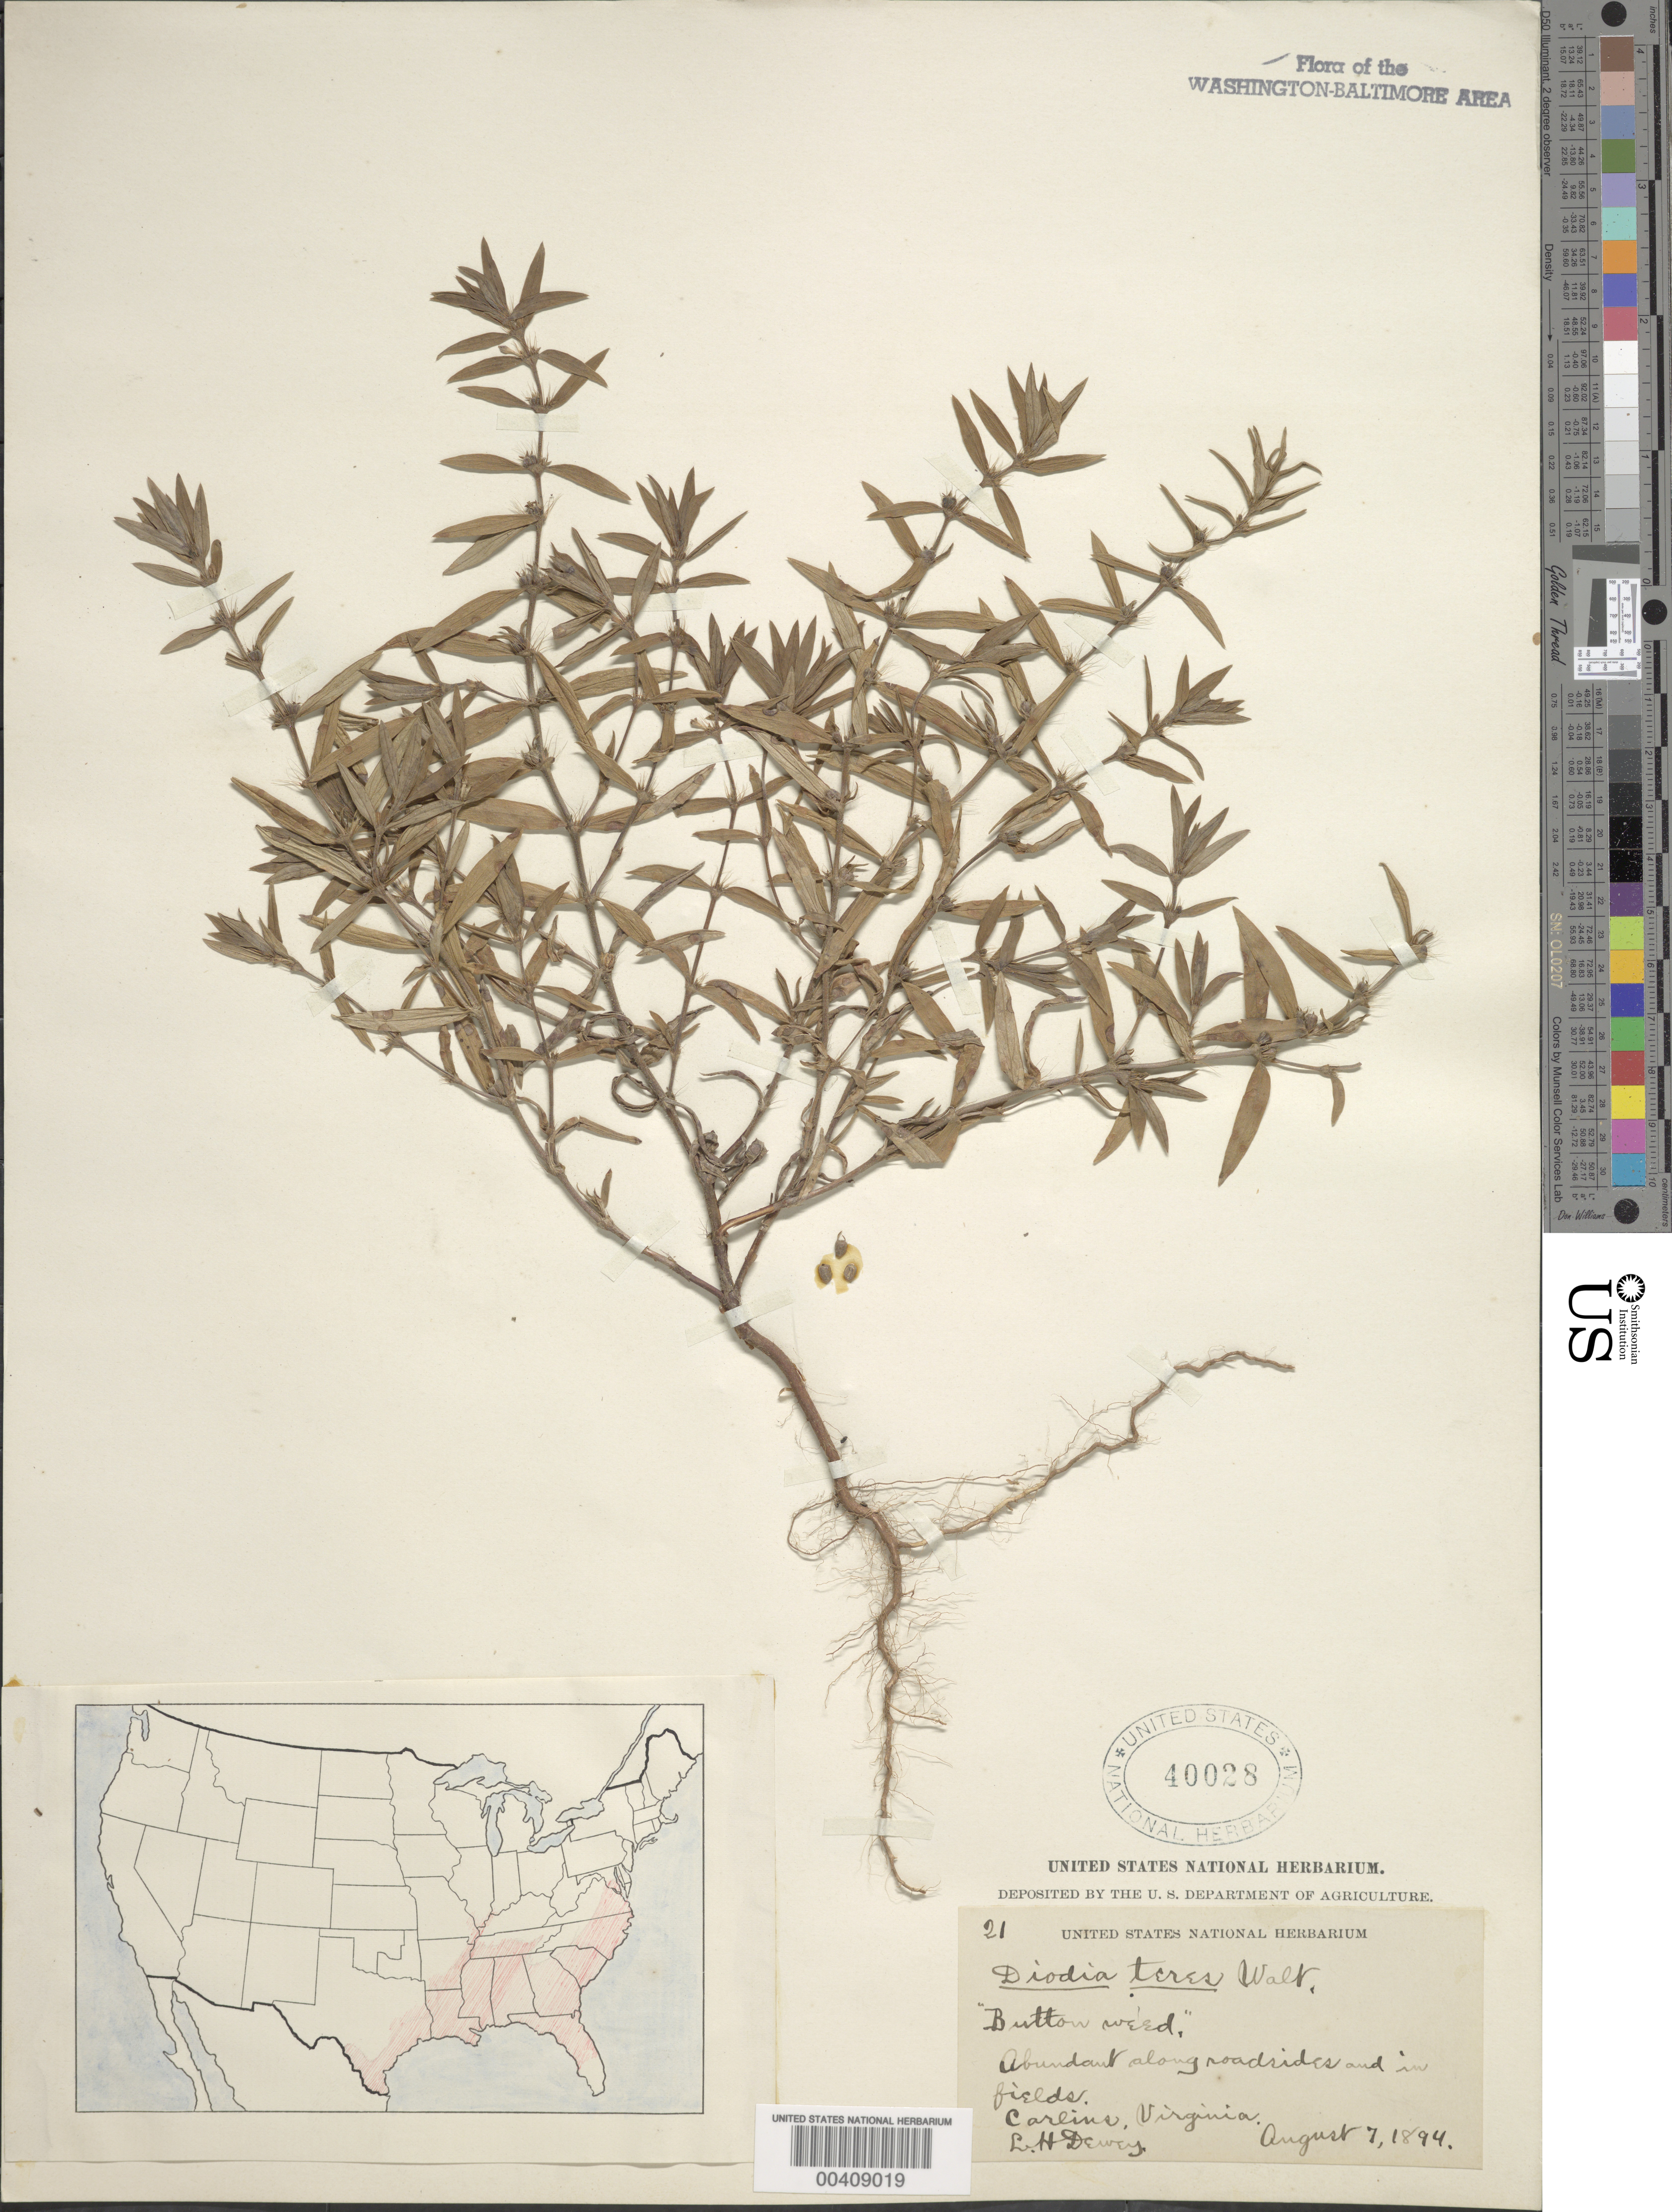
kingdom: Plantae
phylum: Tracheophyta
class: Magnoliopsida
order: Gentianales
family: Rubiaceae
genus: Diodia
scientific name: Diodia teres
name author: Walter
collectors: L. H. Dewey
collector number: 21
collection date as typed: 07 Aug 1894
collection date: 1894-08-07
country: United States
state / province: Virginia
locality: Carlins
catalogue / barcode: US 40028